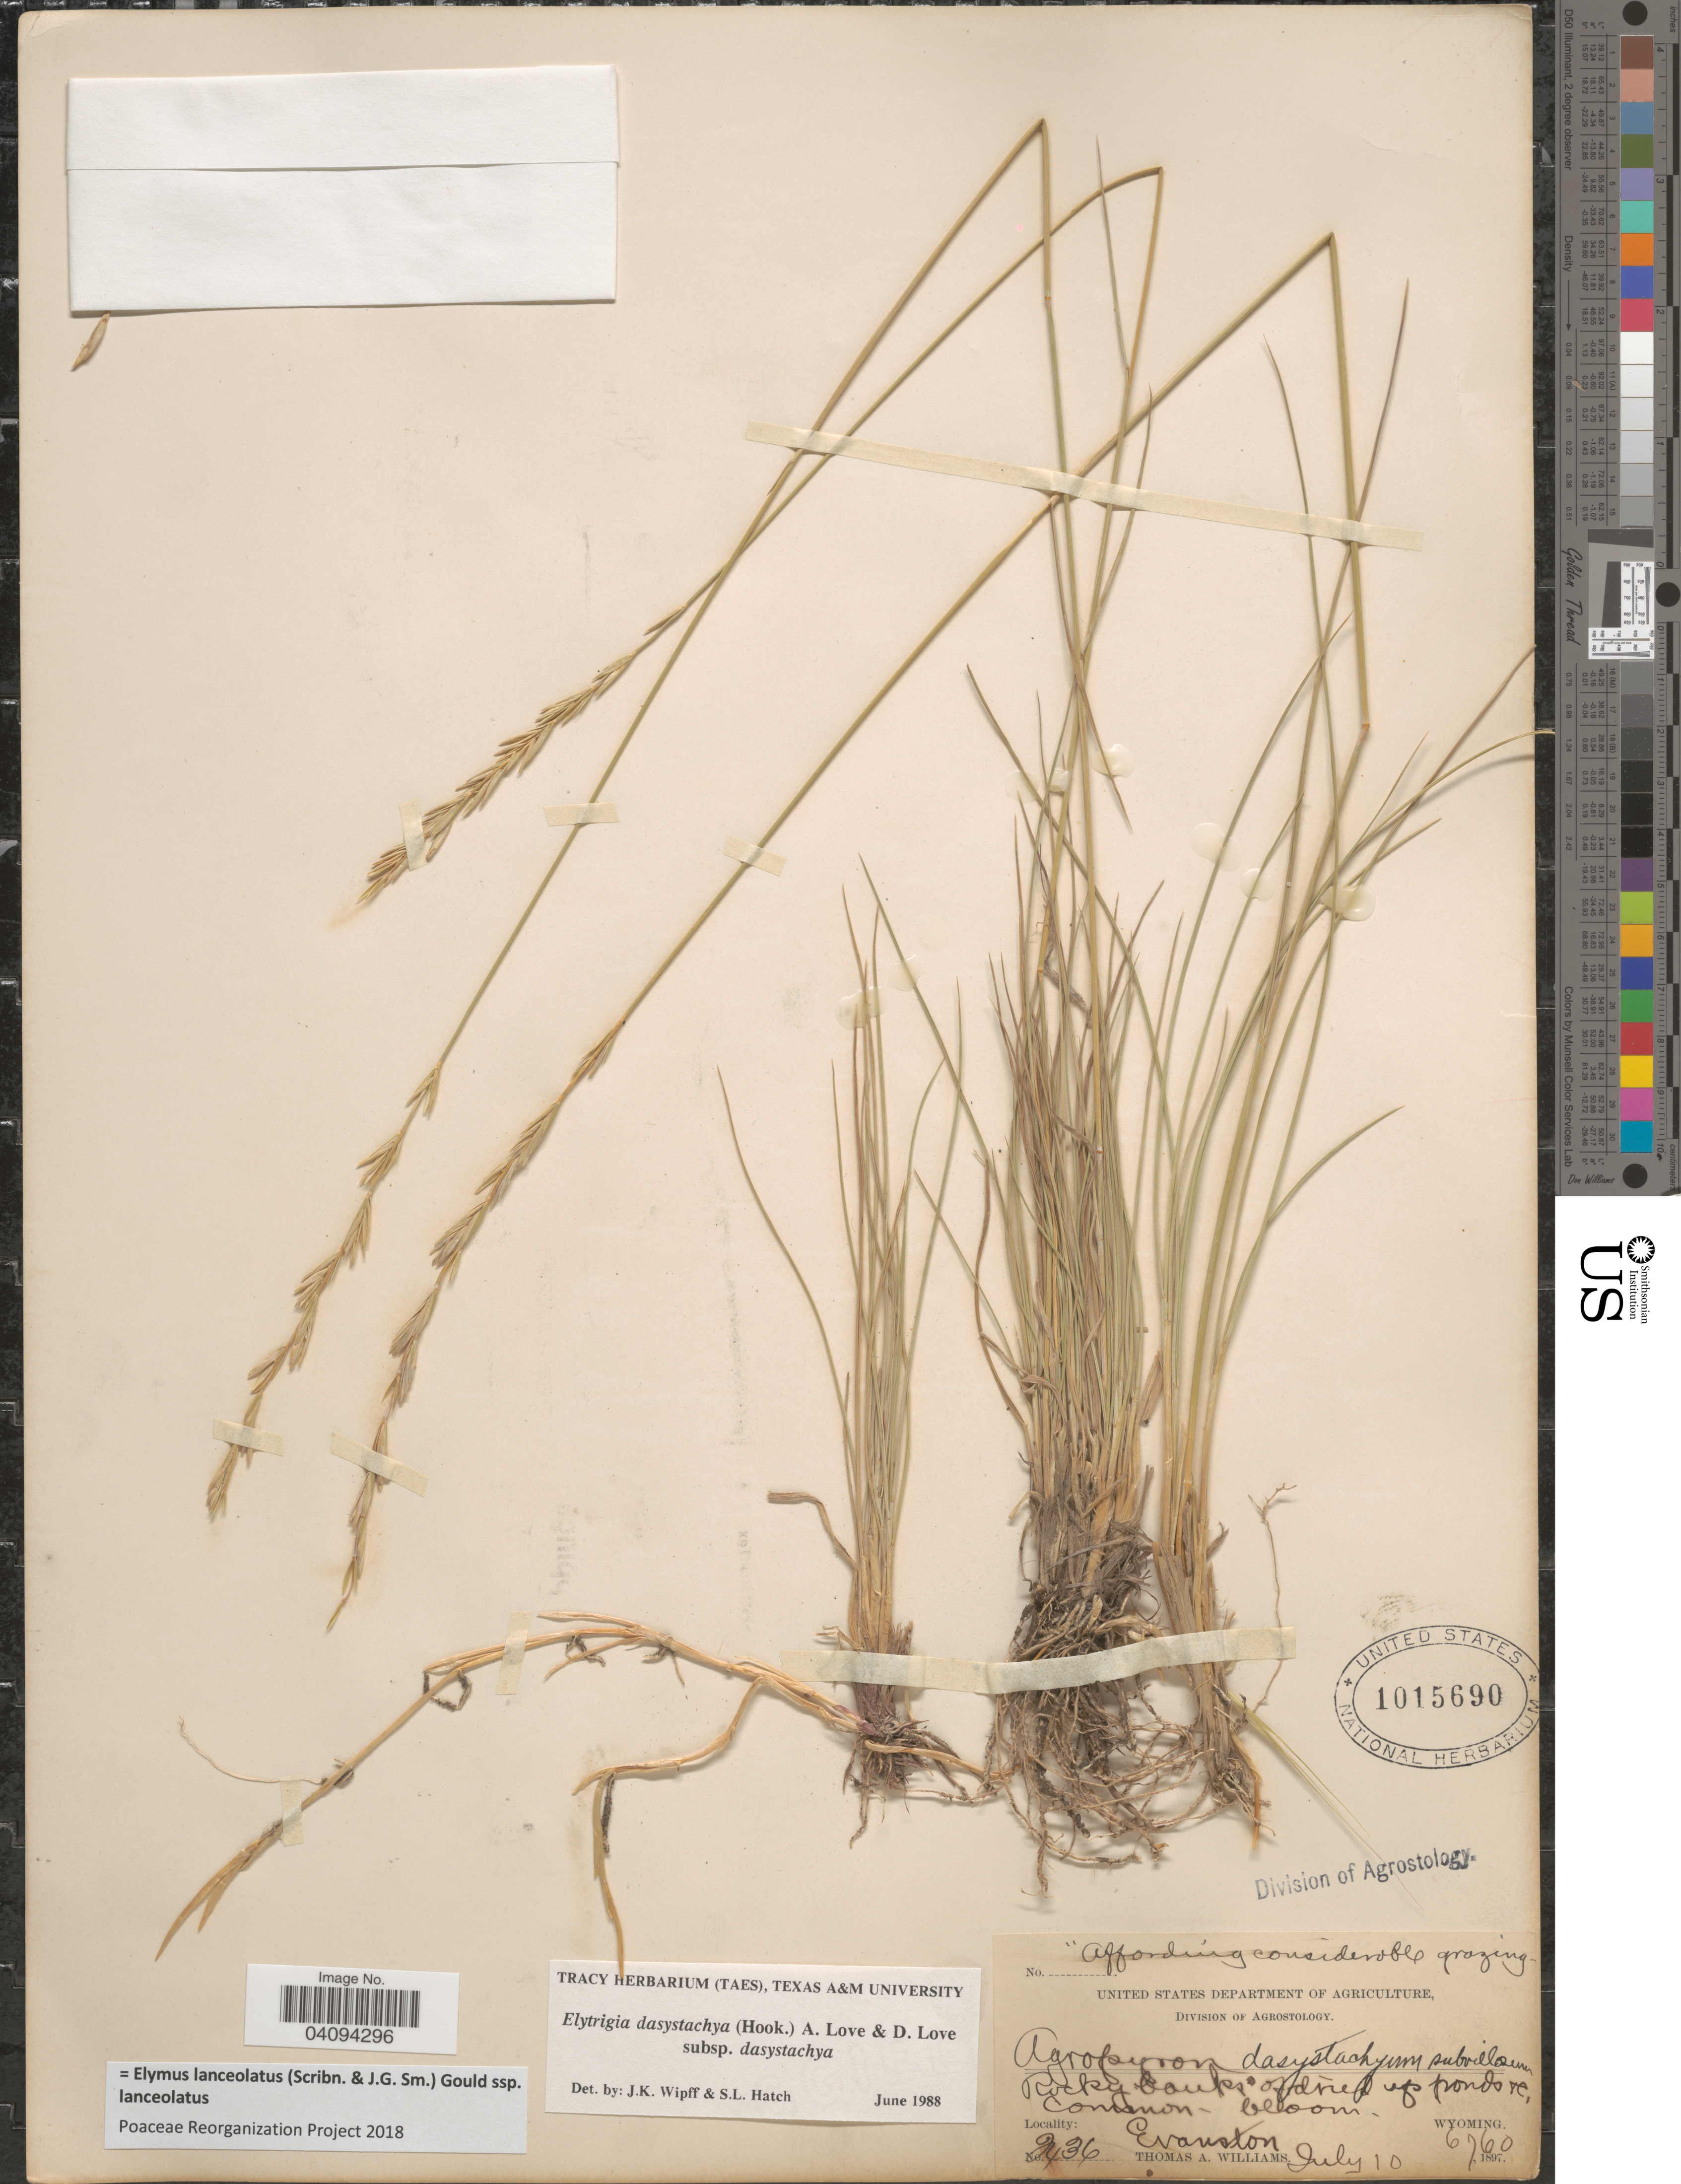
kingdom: Plantae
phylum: Tracheophyta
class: Liliopsida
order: Poales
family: Poaceae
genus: Elymus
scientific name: Elymus lanceolatus subsp. lanceolatus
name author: (Scribn. & J.G. Sm.) Gould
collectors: T. A. Williams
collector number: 2436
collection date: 1897-07-10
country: United States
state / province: Wyoming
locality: Rocky banks of dried up ponds. Evanston.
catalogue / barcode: US 1015690